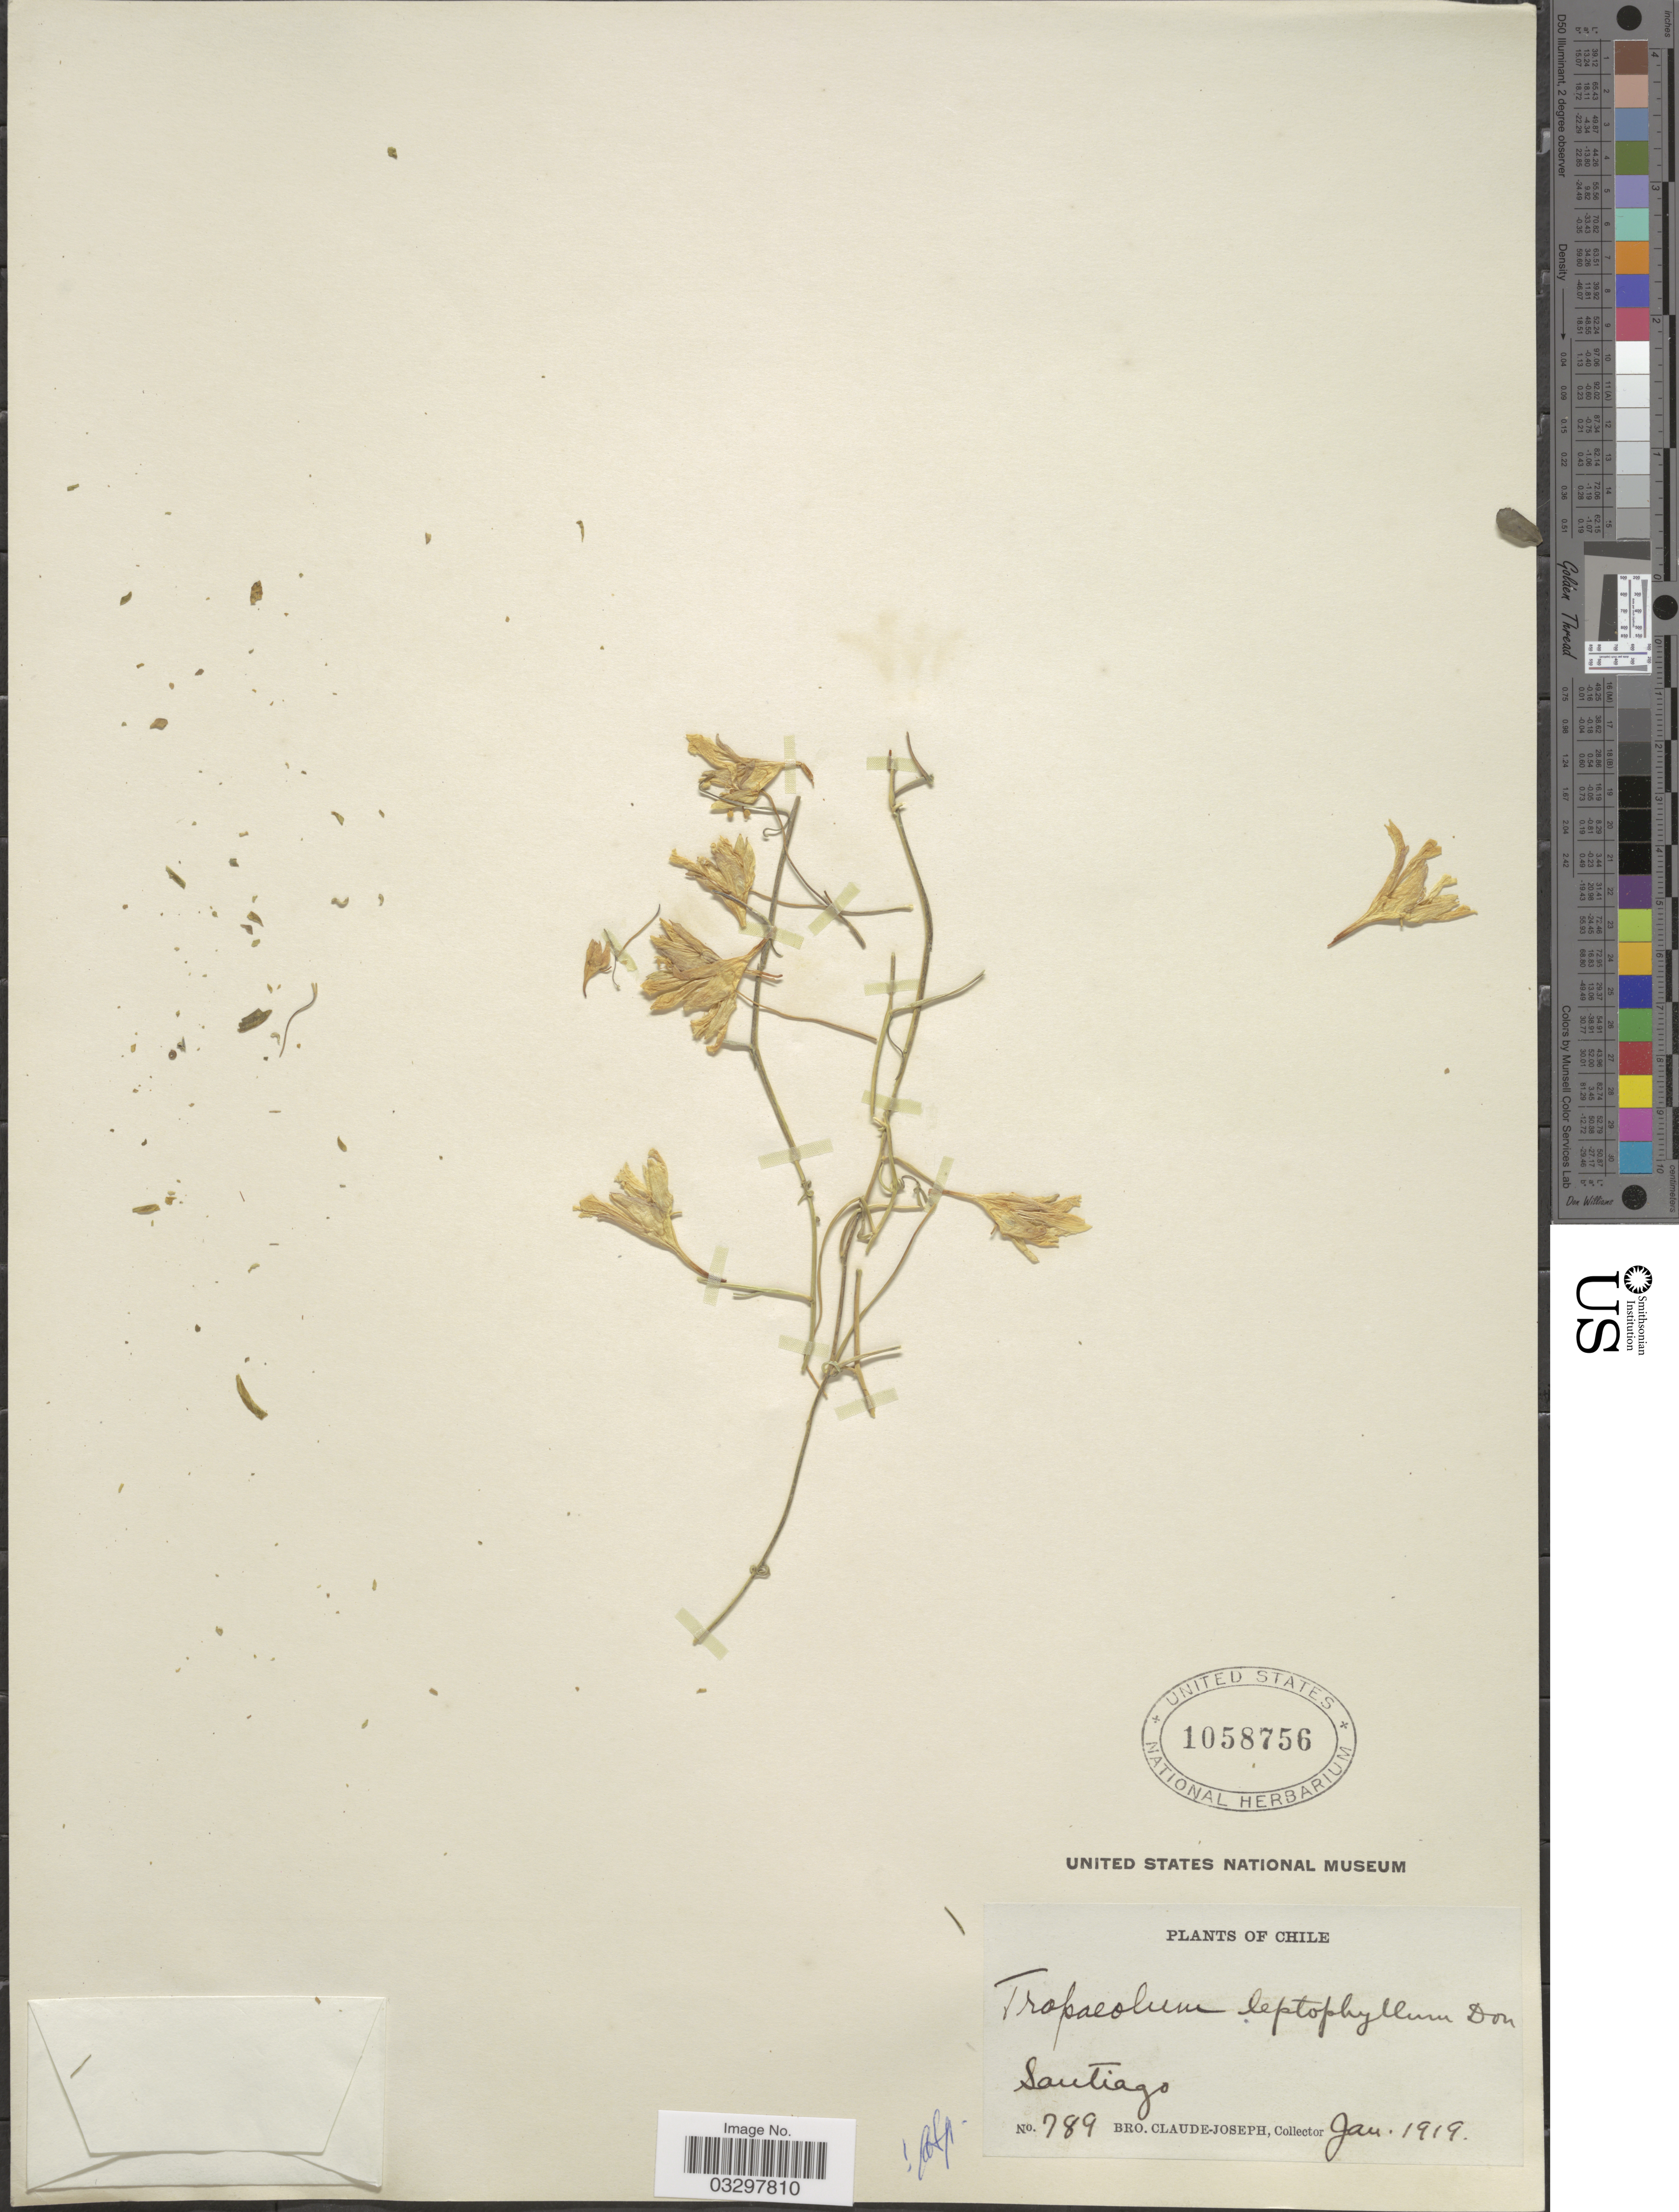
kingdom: Plantae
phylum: Tracheophyta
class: Magnoliopsida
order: Brassicales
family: Tropaeolaceae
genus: Tropaeolum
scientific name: Tropaeolum leptophyllum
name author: G. Don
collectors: Bro. Claude-Joseph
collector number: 789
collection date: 1919-01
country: Chile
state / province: Región Metropolitana (RM)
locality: Santiago.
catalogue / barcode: US 1058756